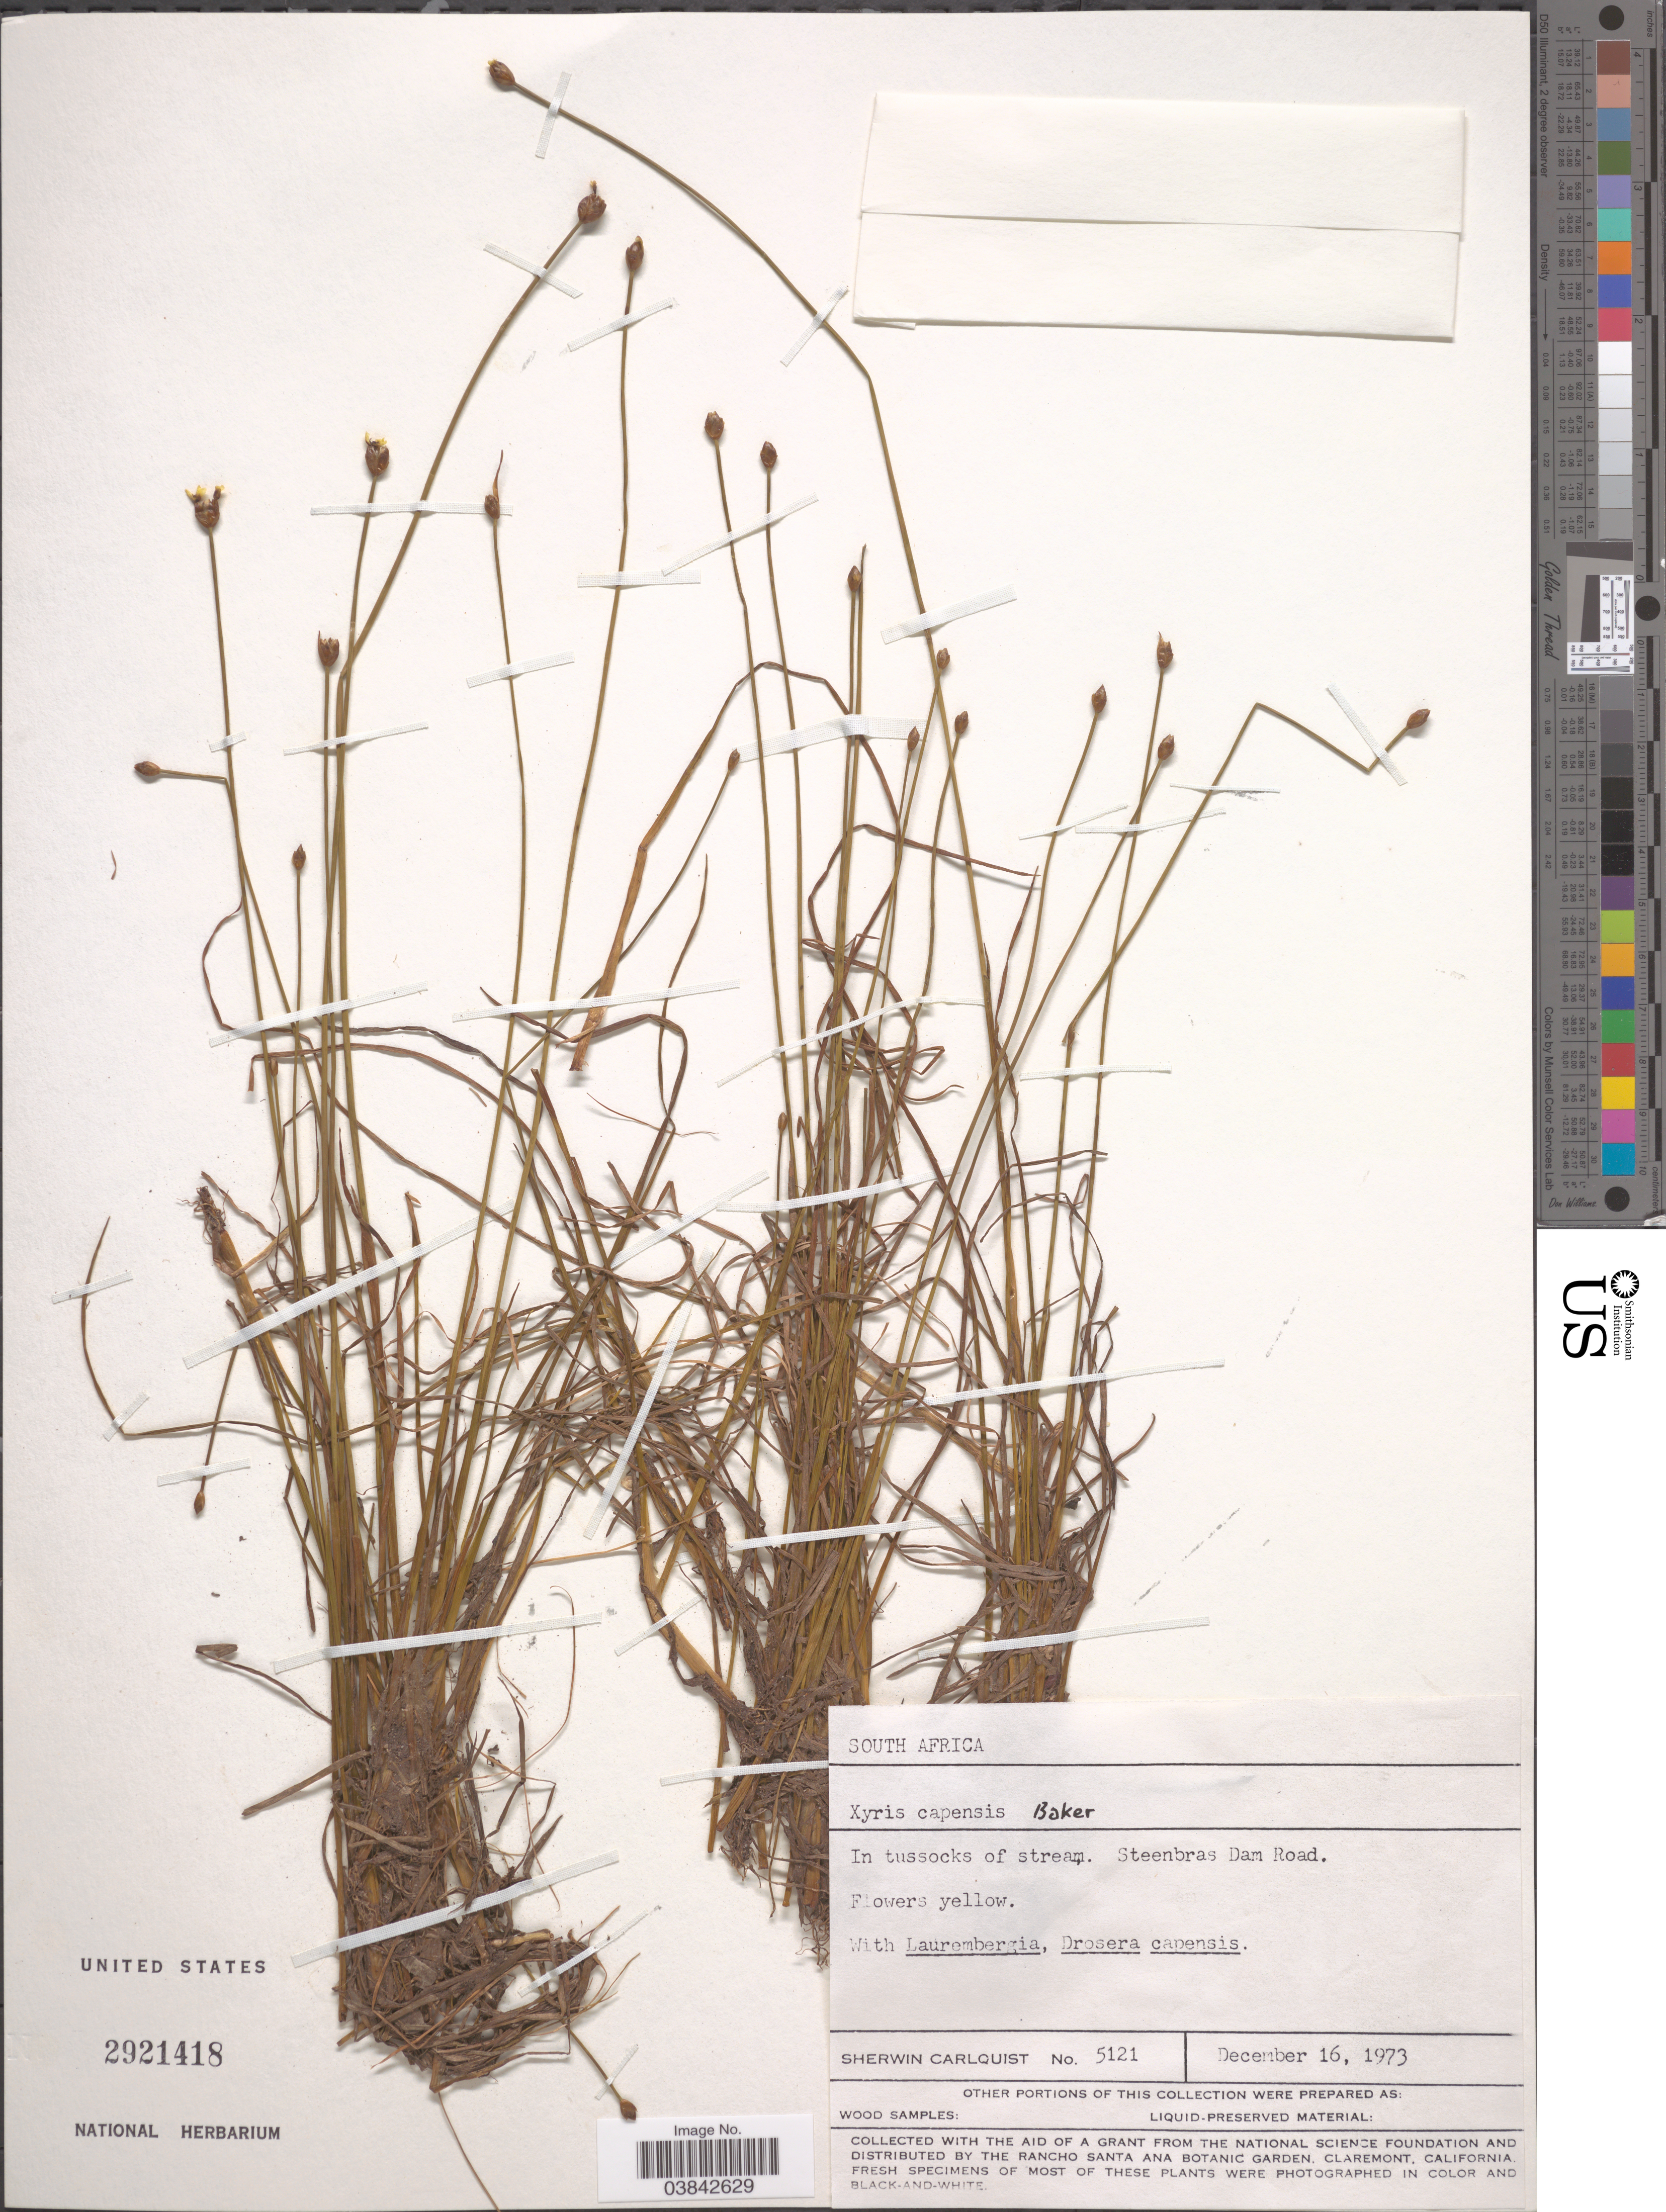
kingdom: Plantae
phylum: Tracheophyta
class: Liliopsida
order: Poales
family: Xyridaceae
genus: Xyris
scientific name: Xyris capensis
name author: Thunb.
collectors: S. Carlquist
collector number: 5121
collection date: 1973-12-16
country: South Africa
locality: Steenbras Dam Road.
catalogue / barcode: US 2921418